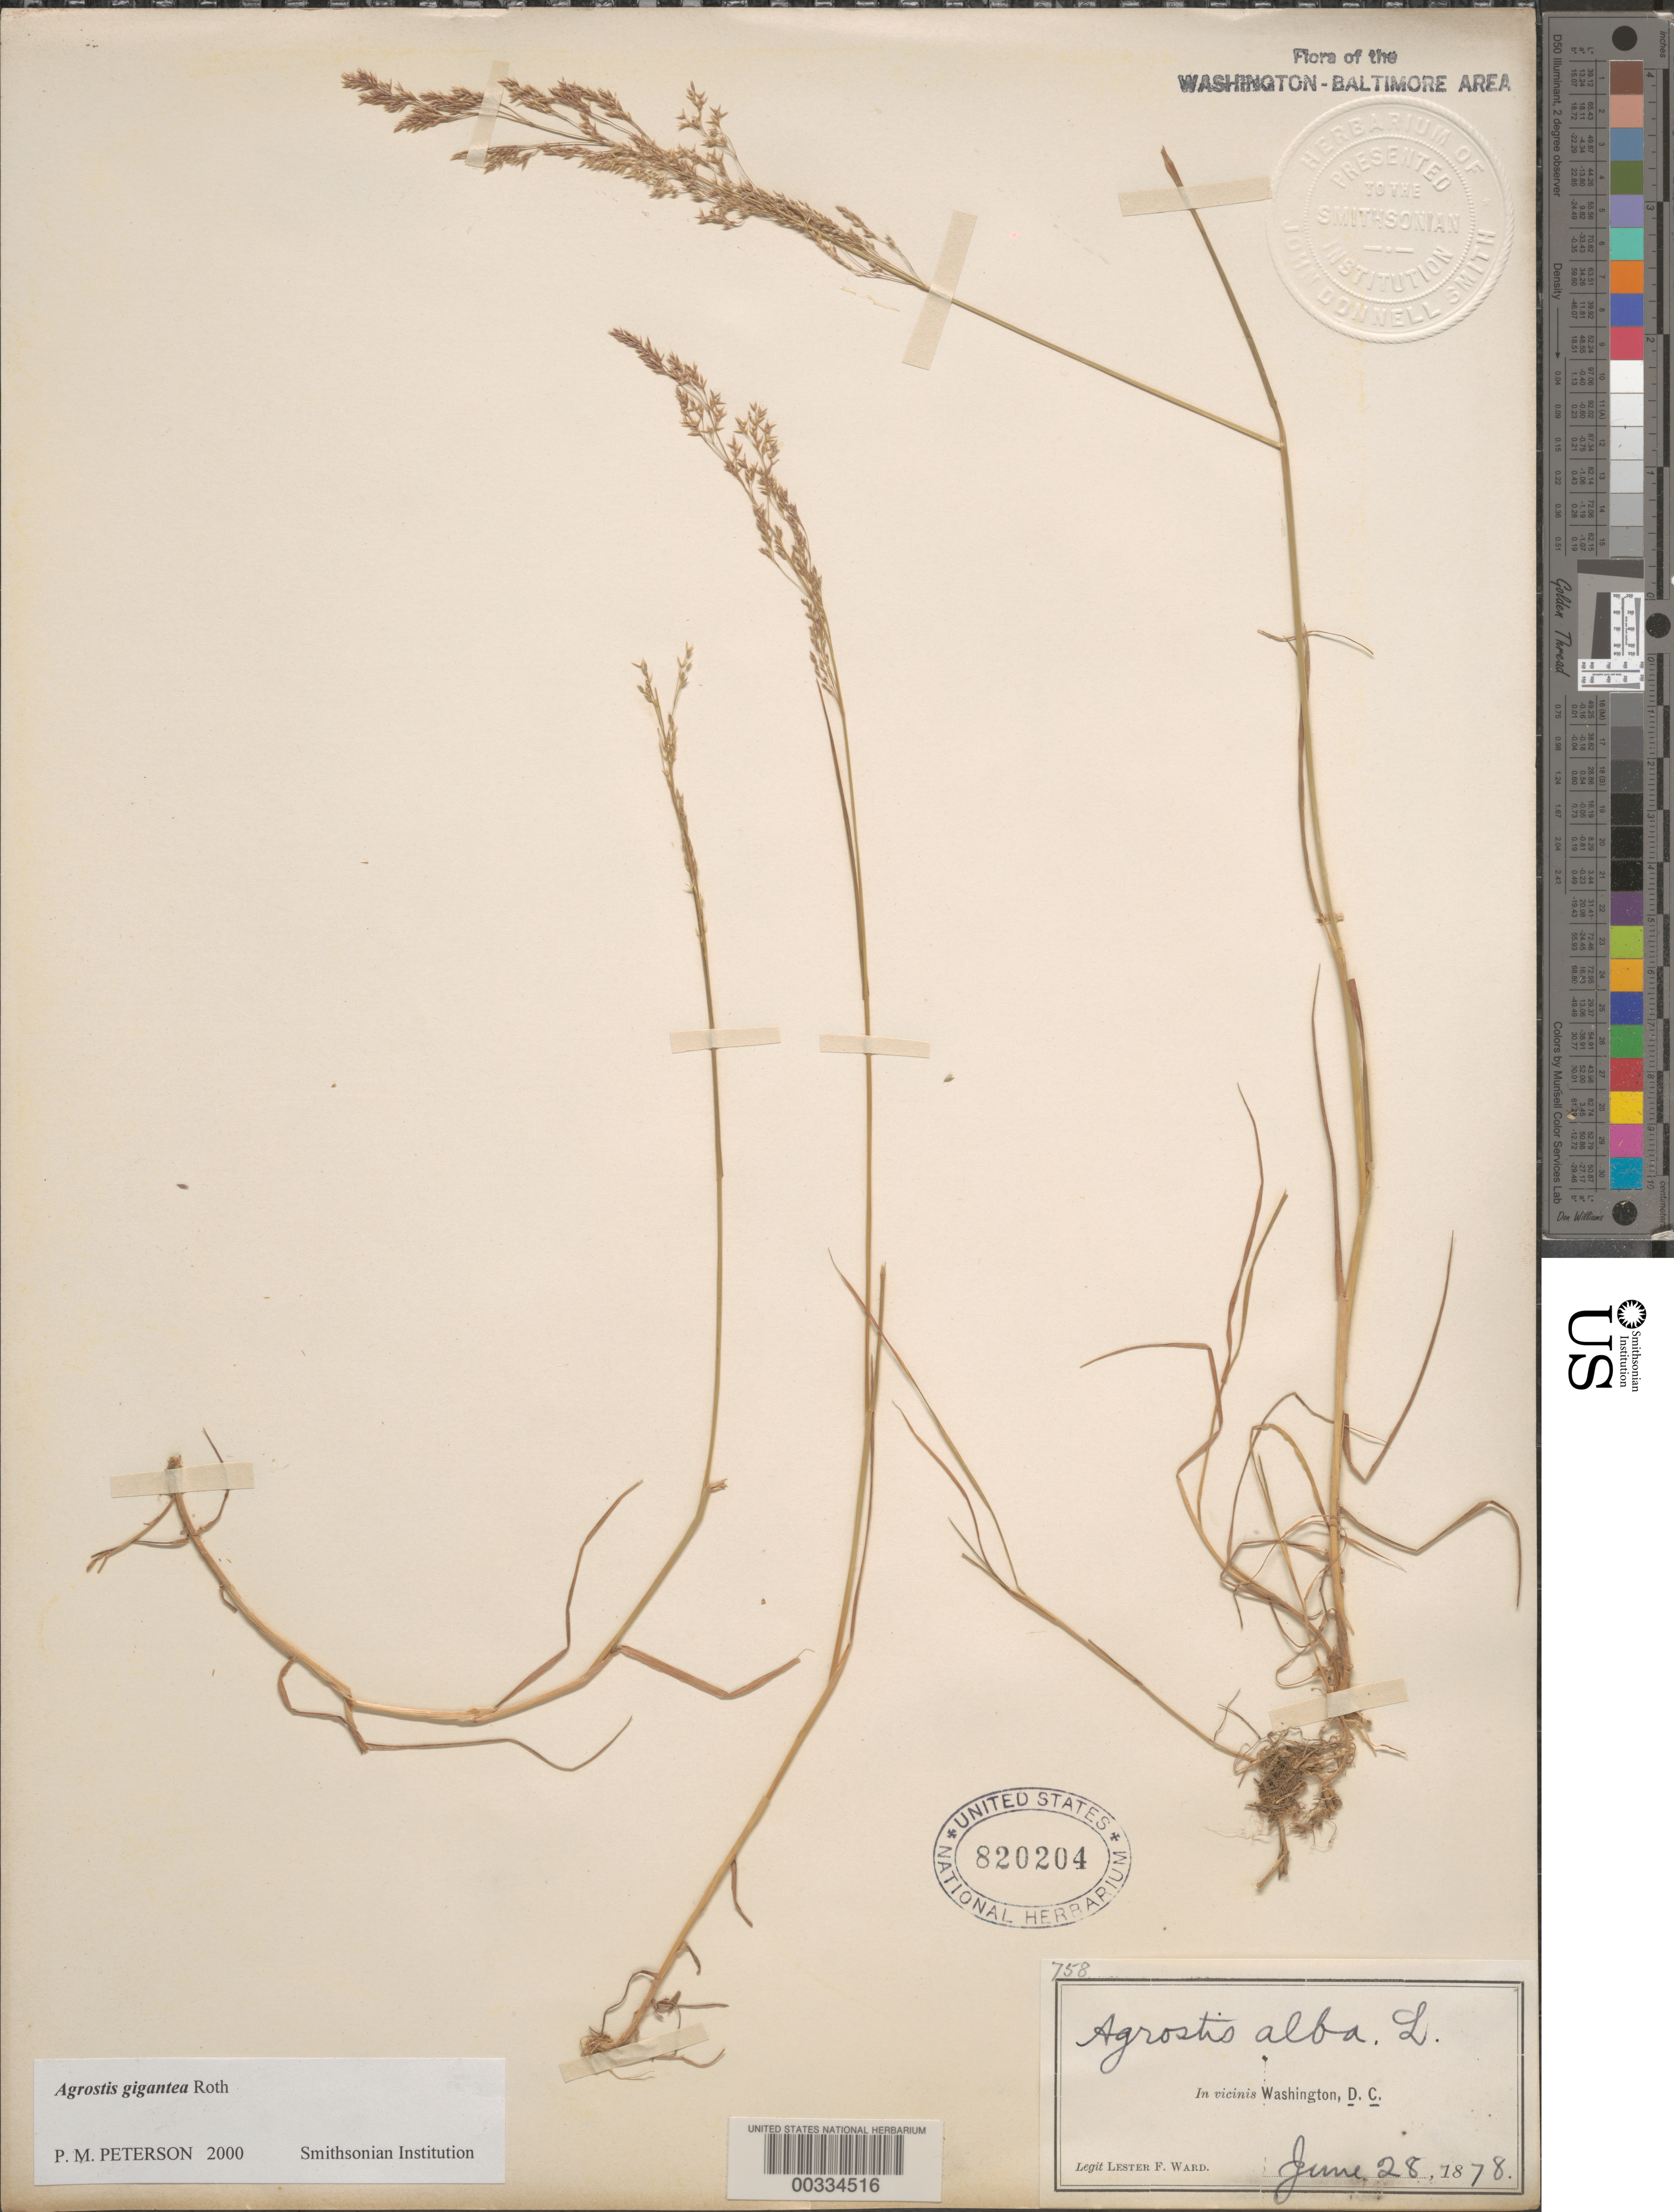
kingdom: Plantae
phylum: Tracheophyta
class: Liliopsida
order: Poales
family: Poaceae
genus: Agrostis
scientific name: Agrostis gigantea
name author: Roth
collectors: L. F. Ward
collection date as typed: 28 Jun 1878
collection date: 1878-06-28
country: United States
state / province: District of Columbia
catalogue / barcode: US 820204